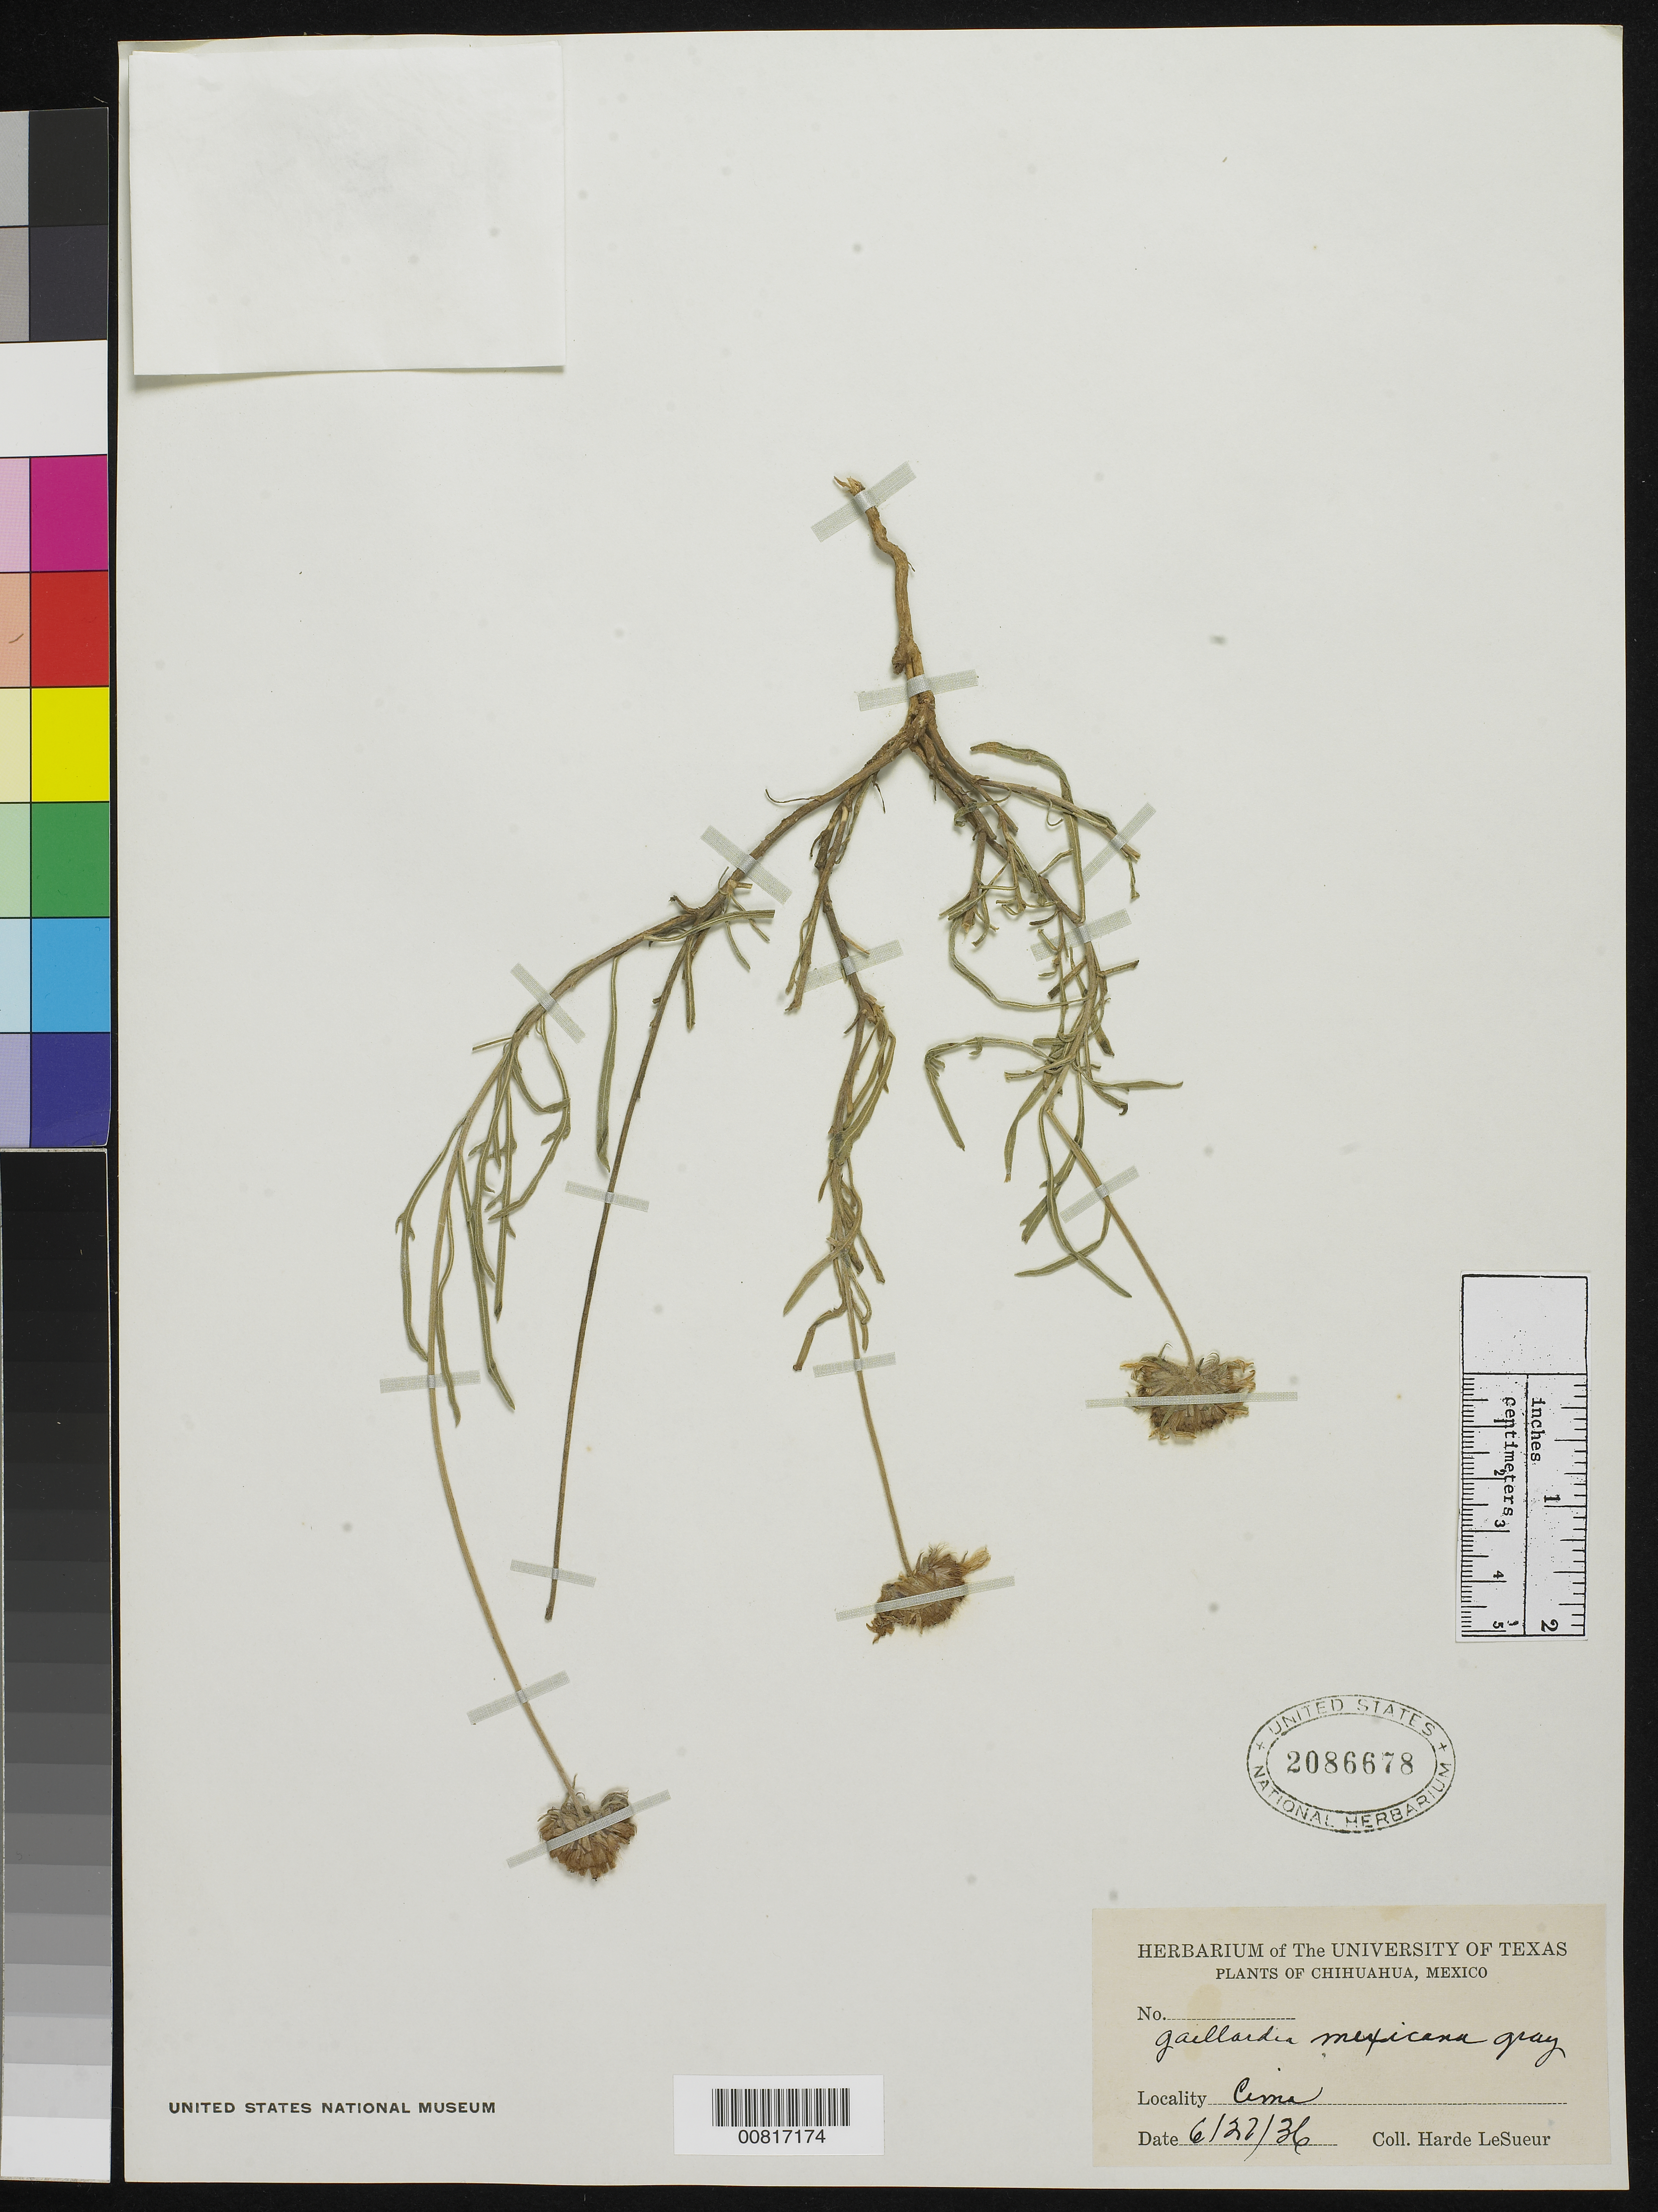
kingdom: Plantae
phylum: Tracheophyta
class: Magnoliopsida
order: Asterales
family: Asteraceae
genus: Gaillardia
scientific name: Gaillardia mexicana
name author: A. Gray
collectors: D. H. LeSueur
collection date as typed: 27 Jun 1936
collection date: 1936-06-27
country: Mexico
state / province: Chihuahua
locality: Cima.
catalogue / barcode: US 2086678